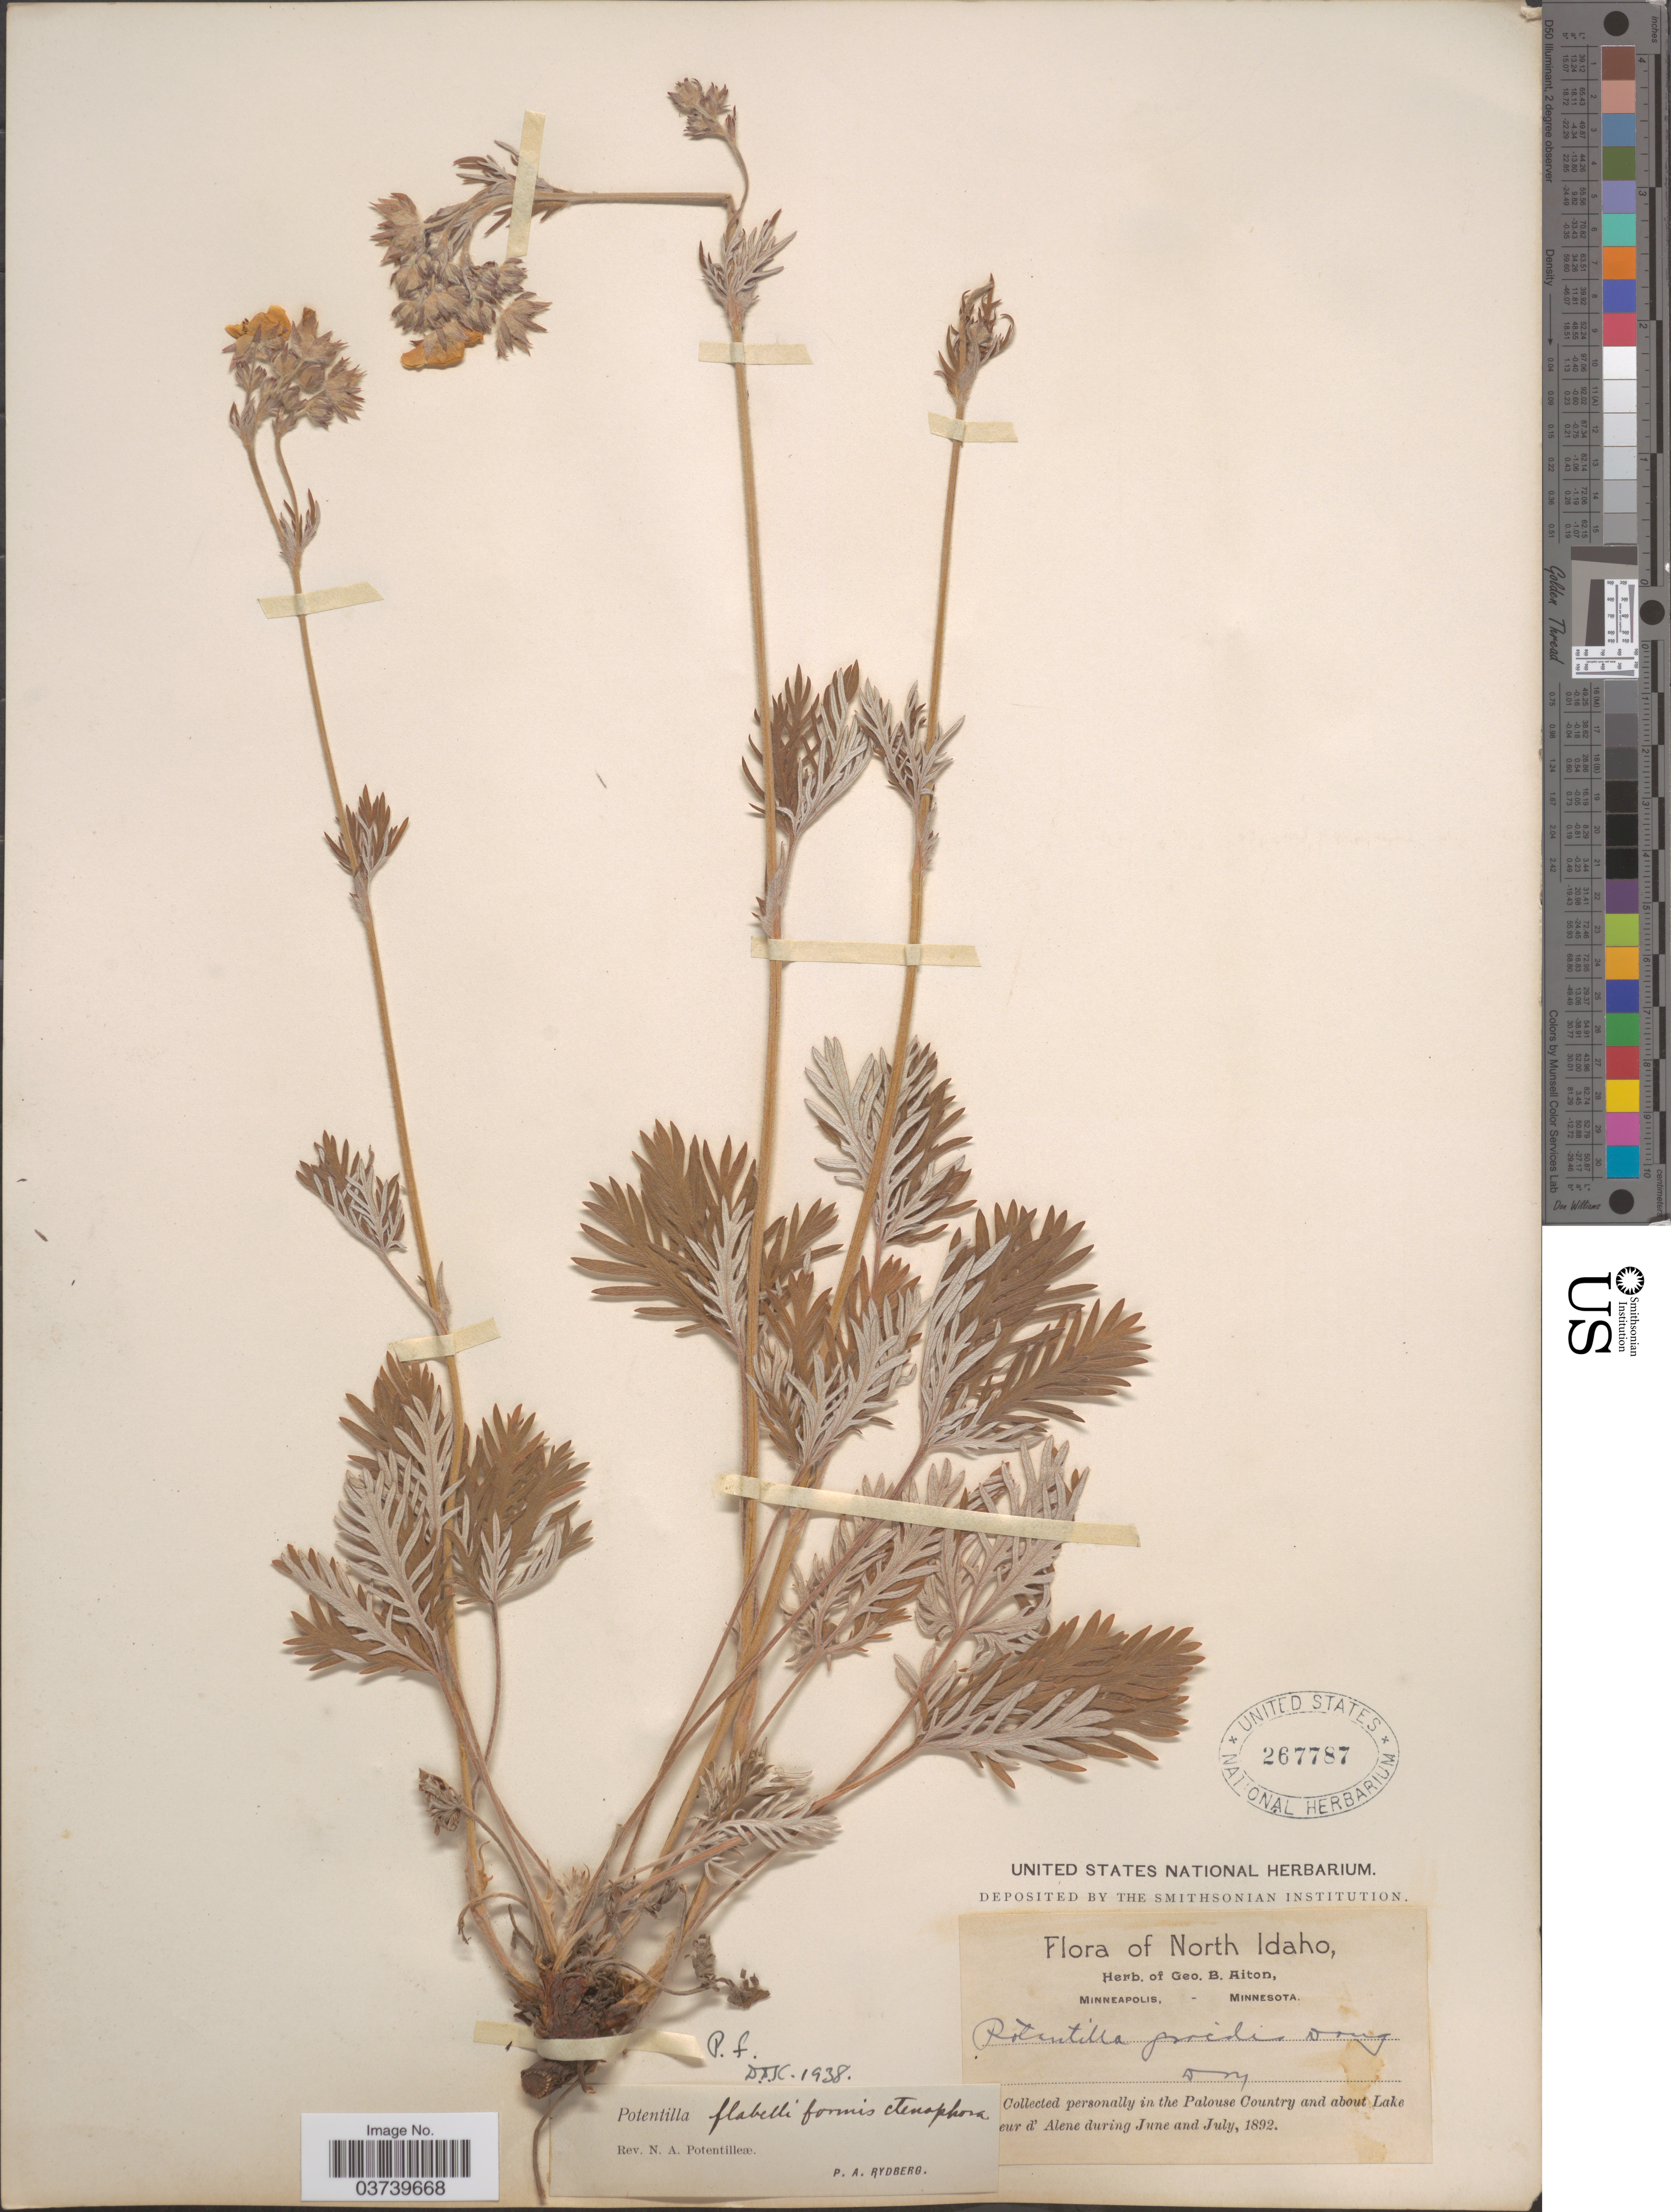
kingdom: Plantae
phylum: Tracheophyta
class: Magnoliopsida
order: Rosales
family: Rosaceae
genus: Potentilla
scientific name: Potentilla gracilis var. flabelliformis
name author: (Lehm.) Nutt.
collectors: ex herb. Geo. B. Aiton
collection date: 1892-06/1892-07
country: United States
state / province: Idaho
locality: North Idaho. In the Palouse Country and about Lake Coeur d'Alene.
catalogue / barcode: US 267787